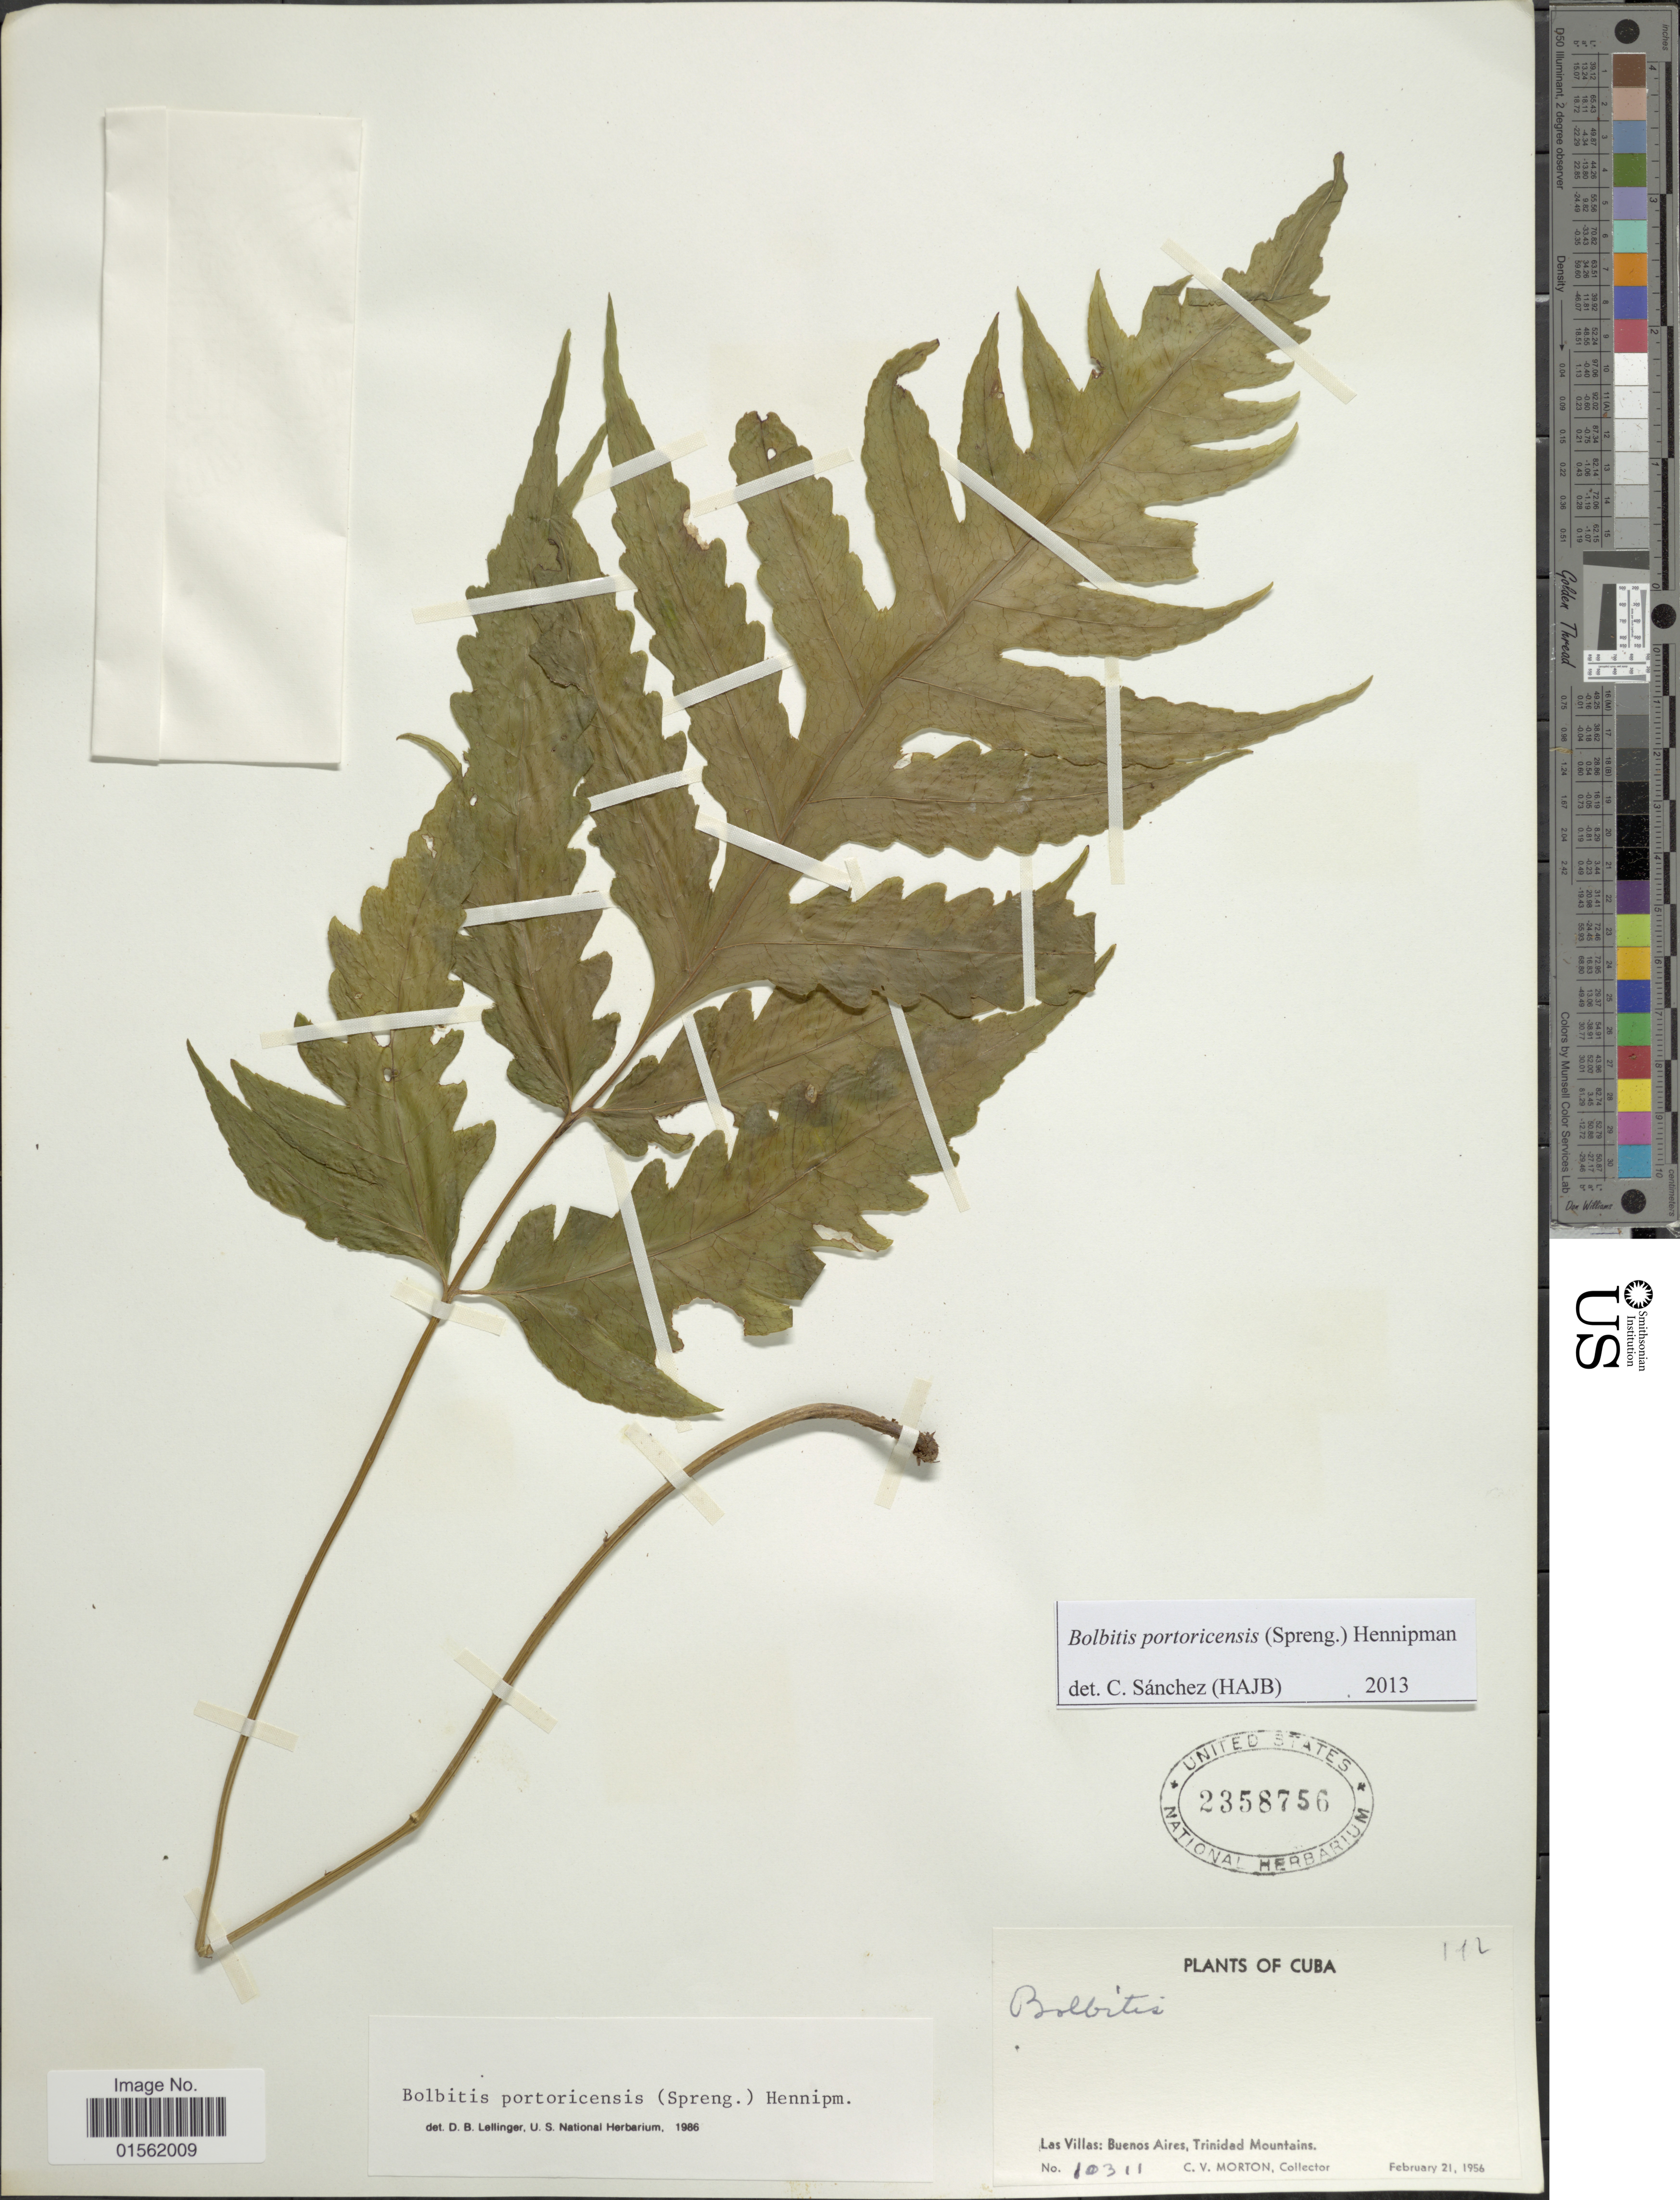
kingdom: Plantae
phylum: Tracheophyta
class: Polypodiopsida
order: Polypodiales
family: Dryopteridaceae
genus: Bolbitis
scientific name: Bolbitis portoricensis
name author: (Spreng.) Hennipman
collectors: C. V. Morton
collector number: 10311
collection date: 1956-02-21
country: Cuba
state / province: Las Villas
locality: Buenos Aires, Trinidad Mountains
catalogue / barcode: US 2358756